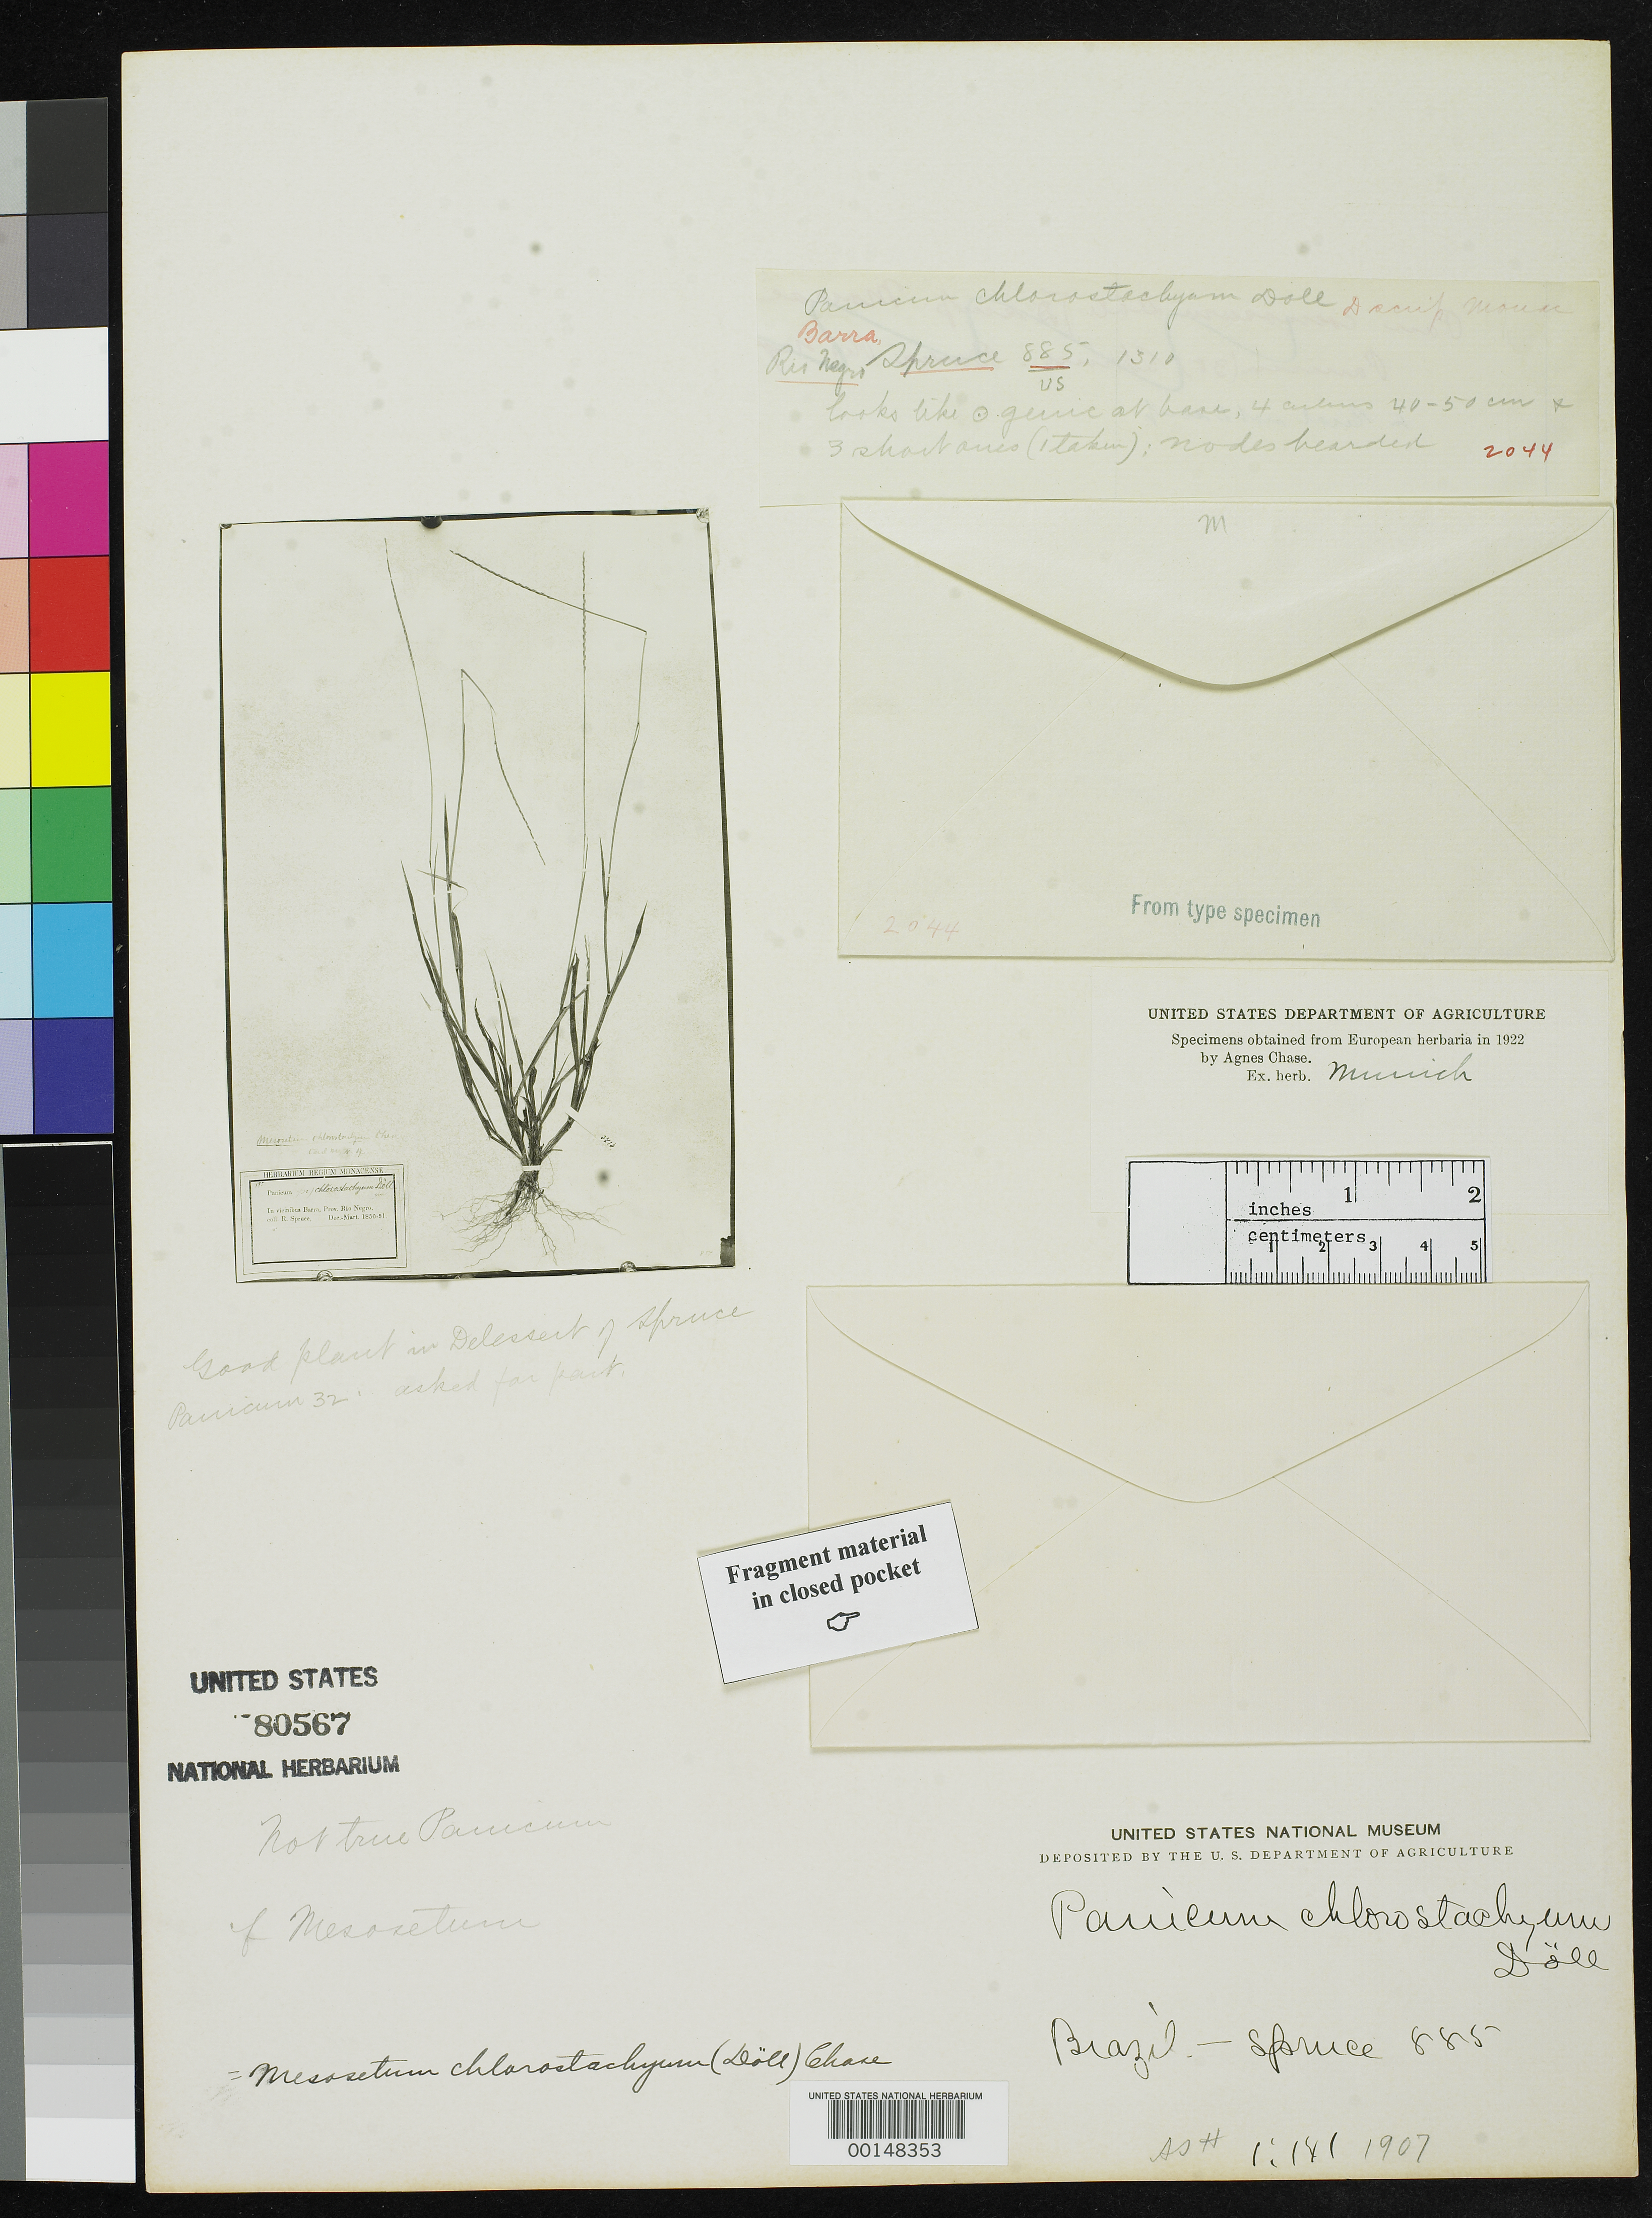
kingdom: Plantae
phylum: Tracheophyta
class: Liliopsida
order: Poales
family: Poaceae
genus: Panicum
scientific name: Panicum chlorostachyum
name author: Döll in Mart.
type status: Type Fragment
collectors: R. Spruce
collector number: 885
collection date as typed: Dec 1850 to -- Mar 1851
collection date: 1850-12/1851-03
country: Brazil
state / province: Amazonas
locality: Rio Negro.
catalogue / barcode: US 80567